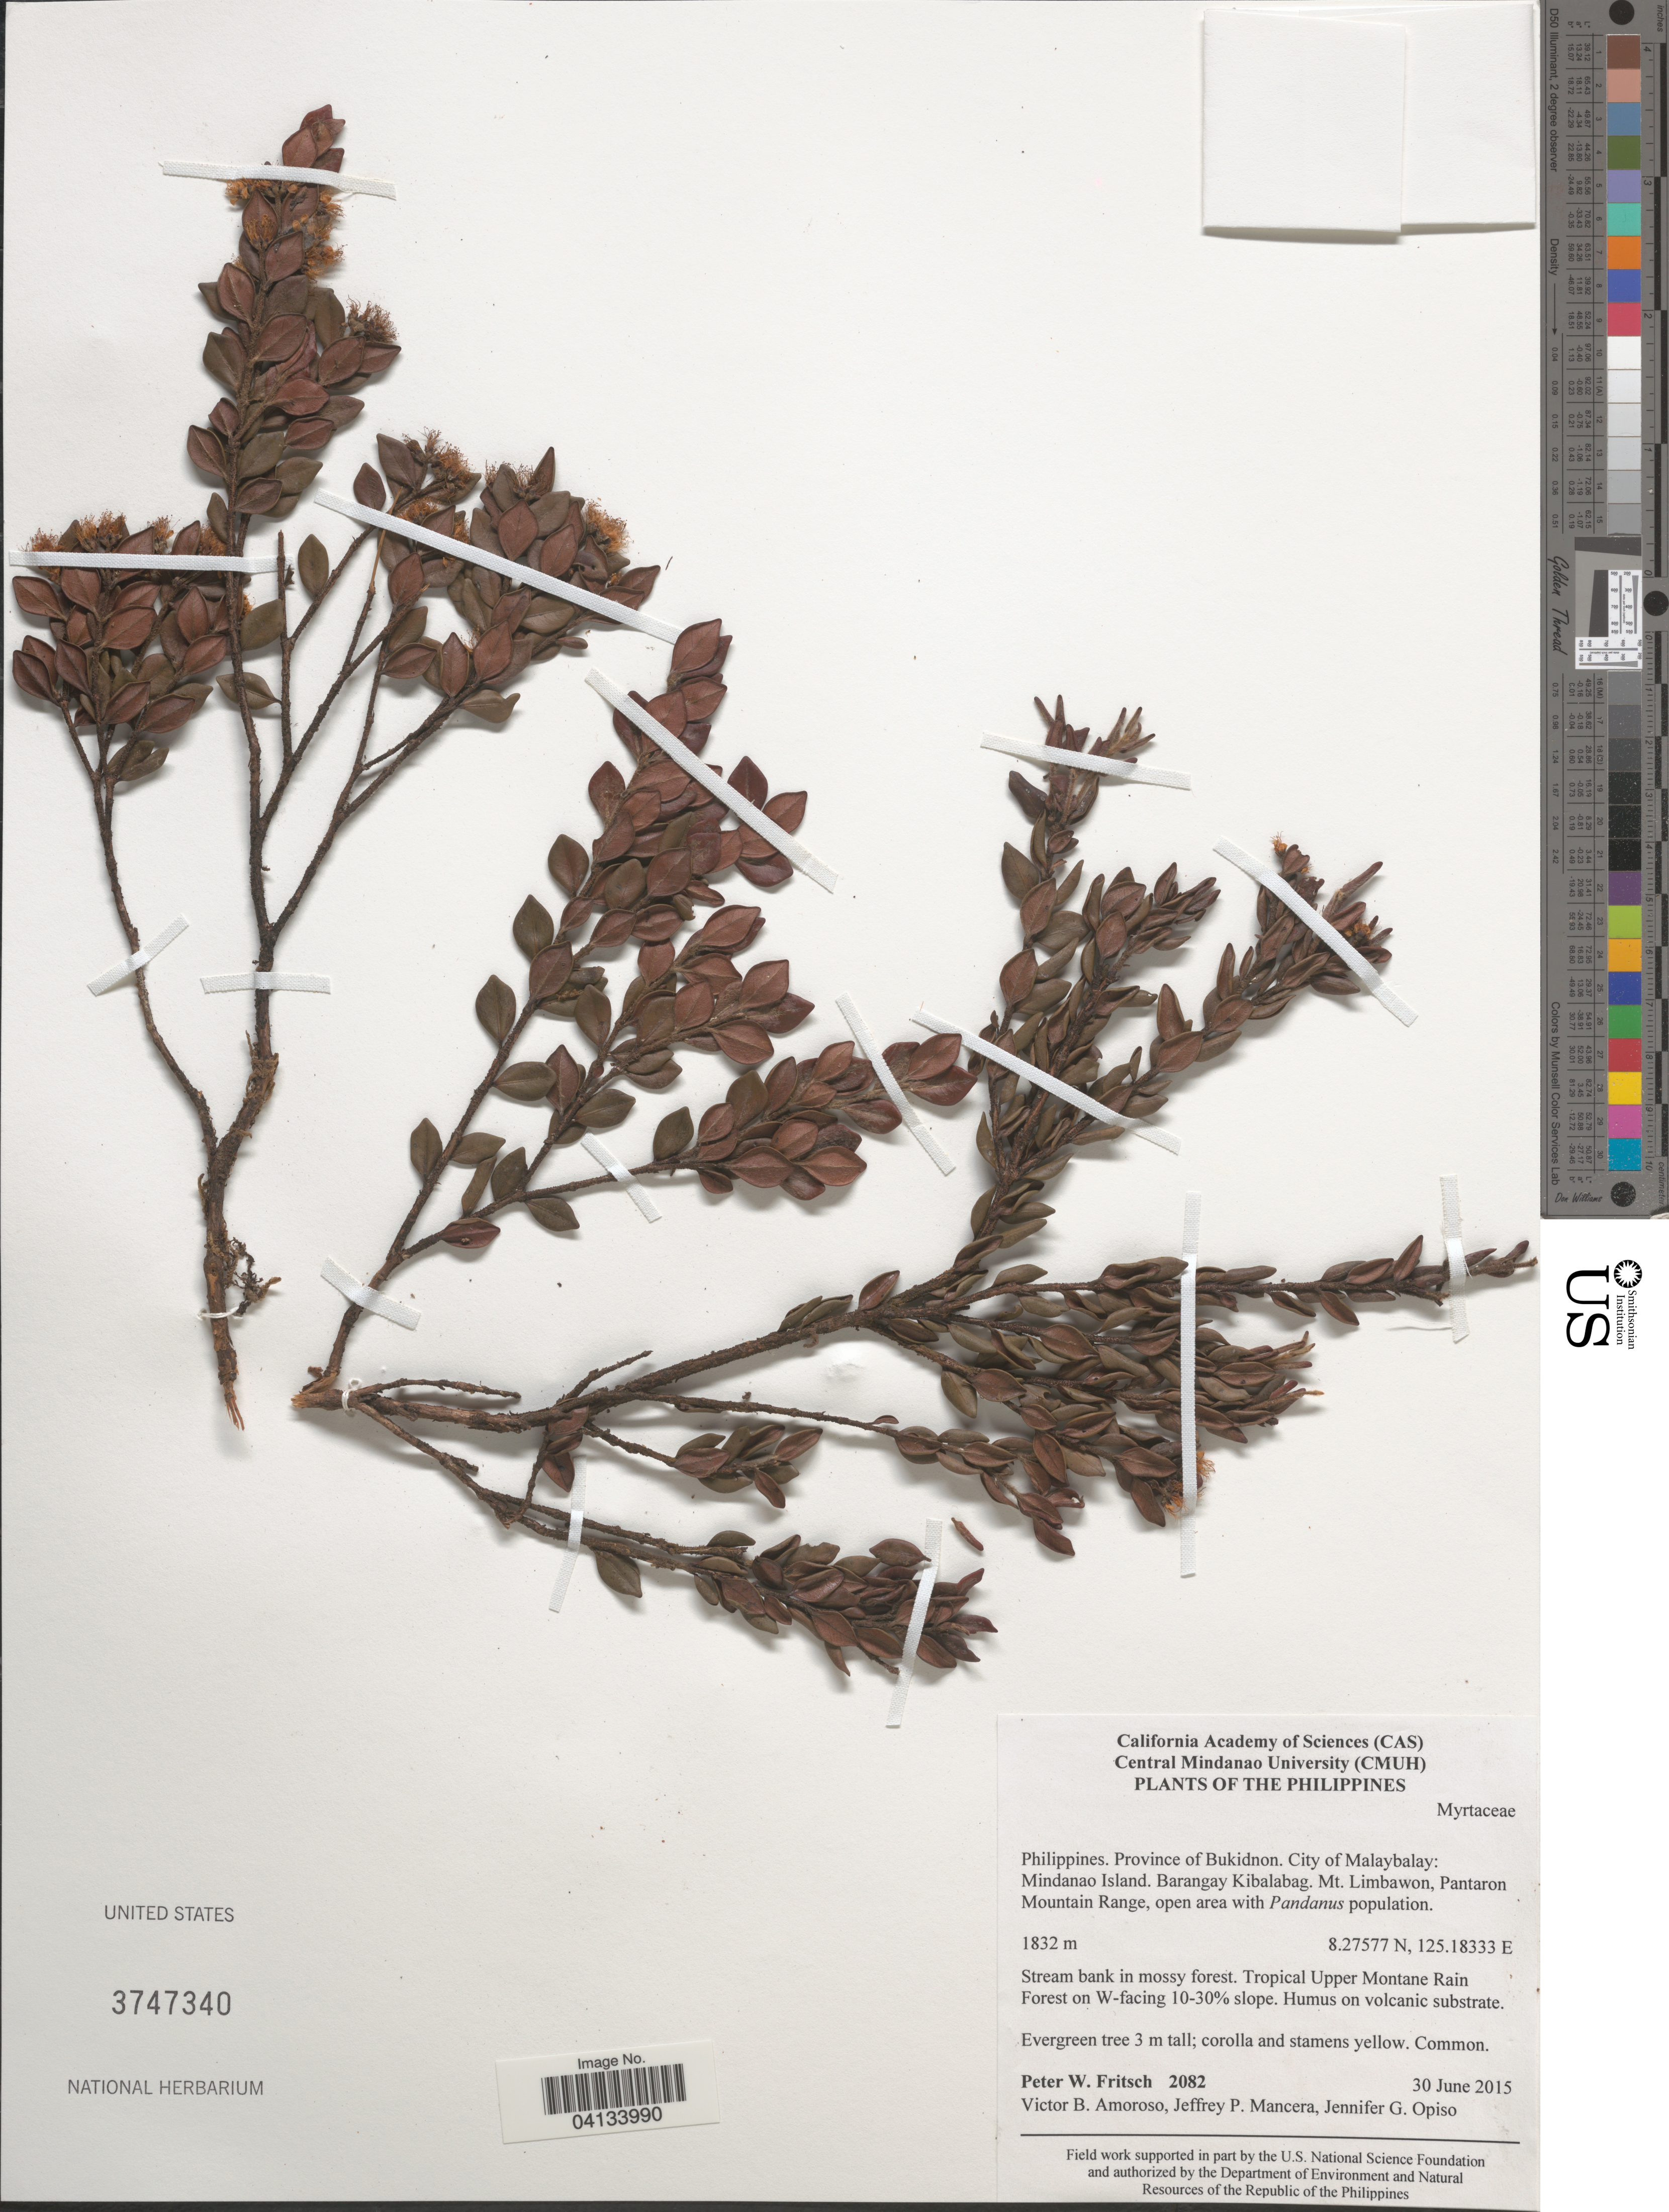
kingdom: Plantae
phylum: Tracheophyta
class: Magnoliopsida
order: Myrtales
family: Myrtaceae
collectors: P. W. Fritsch, V. Amoroso, J. Mancera & J. Opiso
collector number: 2082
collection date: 2015-06-30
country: Philippines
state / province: Northern Mindanao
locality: Province of Bukidnon. City of Malaybalay: Mindanao Island. Barangay Kibalabag. Mt. Limbawon, Pantaron Mountain Range. Tropical Upper Montane Rain Forest on W-facing 10-30% slope.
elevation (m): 1832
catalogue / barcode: US 3747340